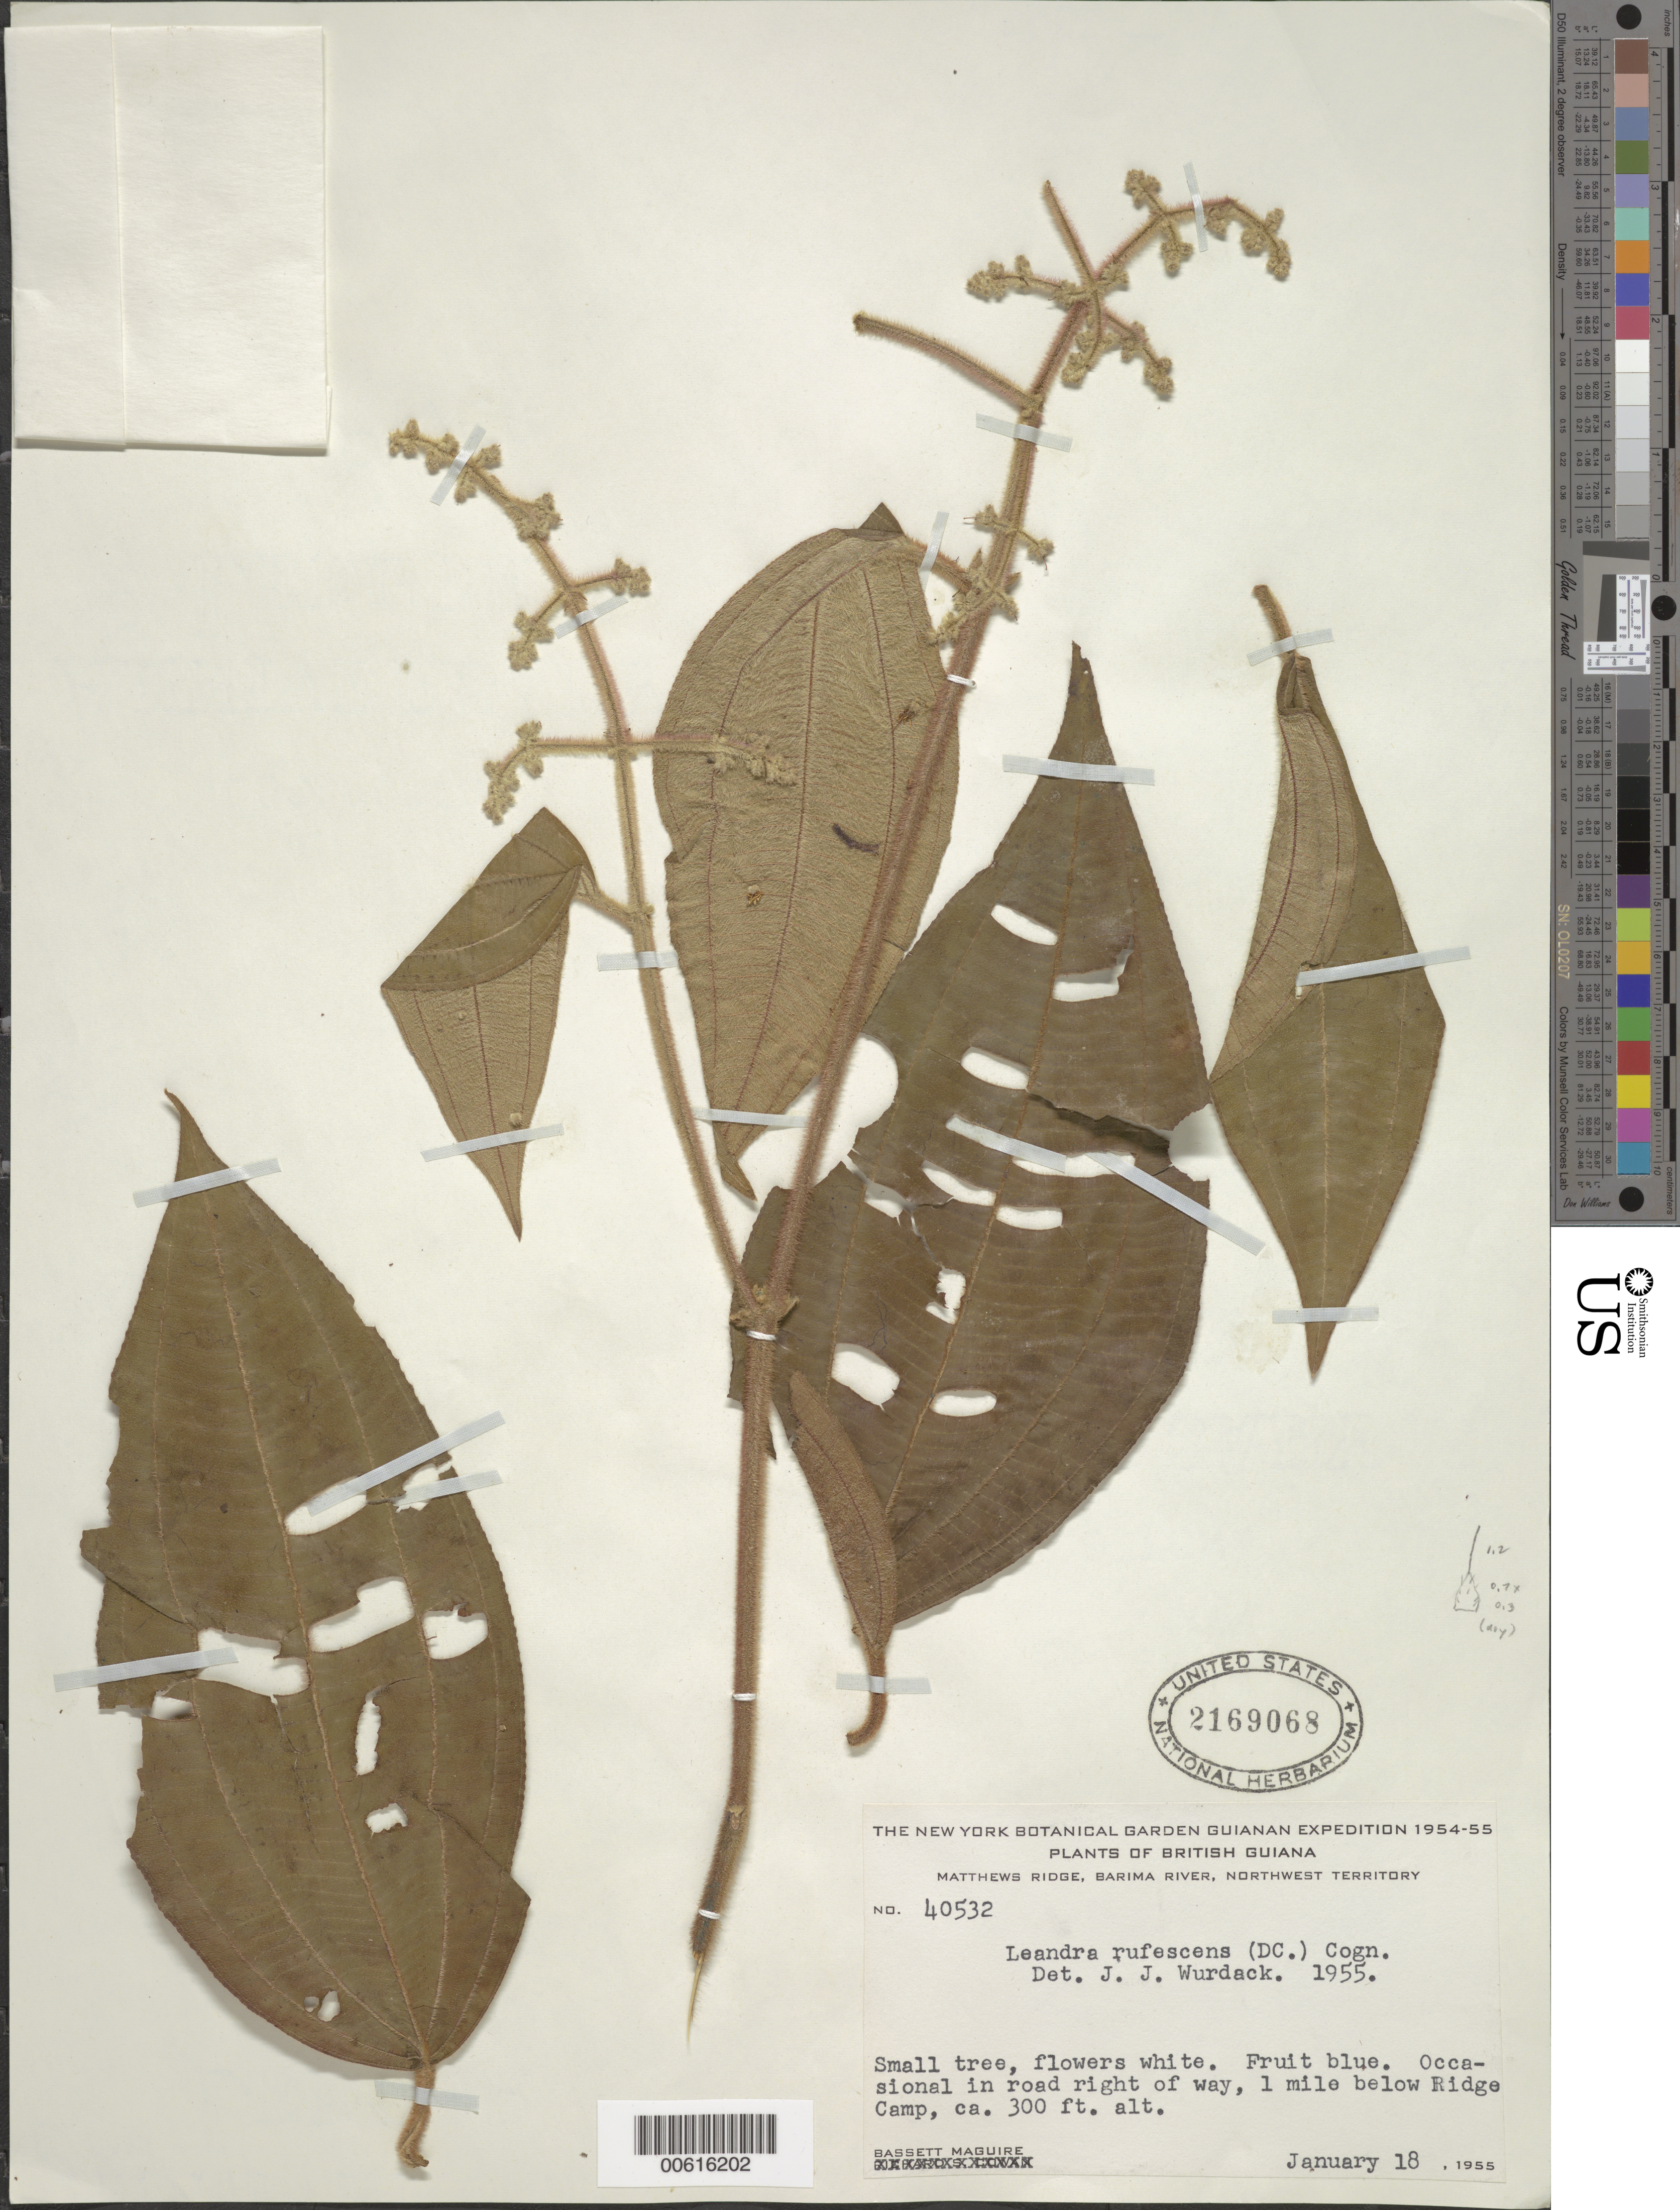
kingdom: Plantae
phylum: Tracheophyta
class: Magnoliopsida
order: Myrtales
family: Melastomataceae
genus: Leandra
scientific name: Leandra rufescens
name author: (DC.) Cogn.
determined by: Wurdack, John J., (US), US (UNITED STATES)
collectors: B. Maguire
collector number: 40532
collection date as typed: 18-Jan-55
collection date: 1955-01-18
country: Guyana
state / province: Barima-Waini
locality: Barima R., Matthews Ridge, 1 mi. below Ridge Camp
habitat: In road right of way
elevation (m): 90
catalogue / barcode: US 2169068